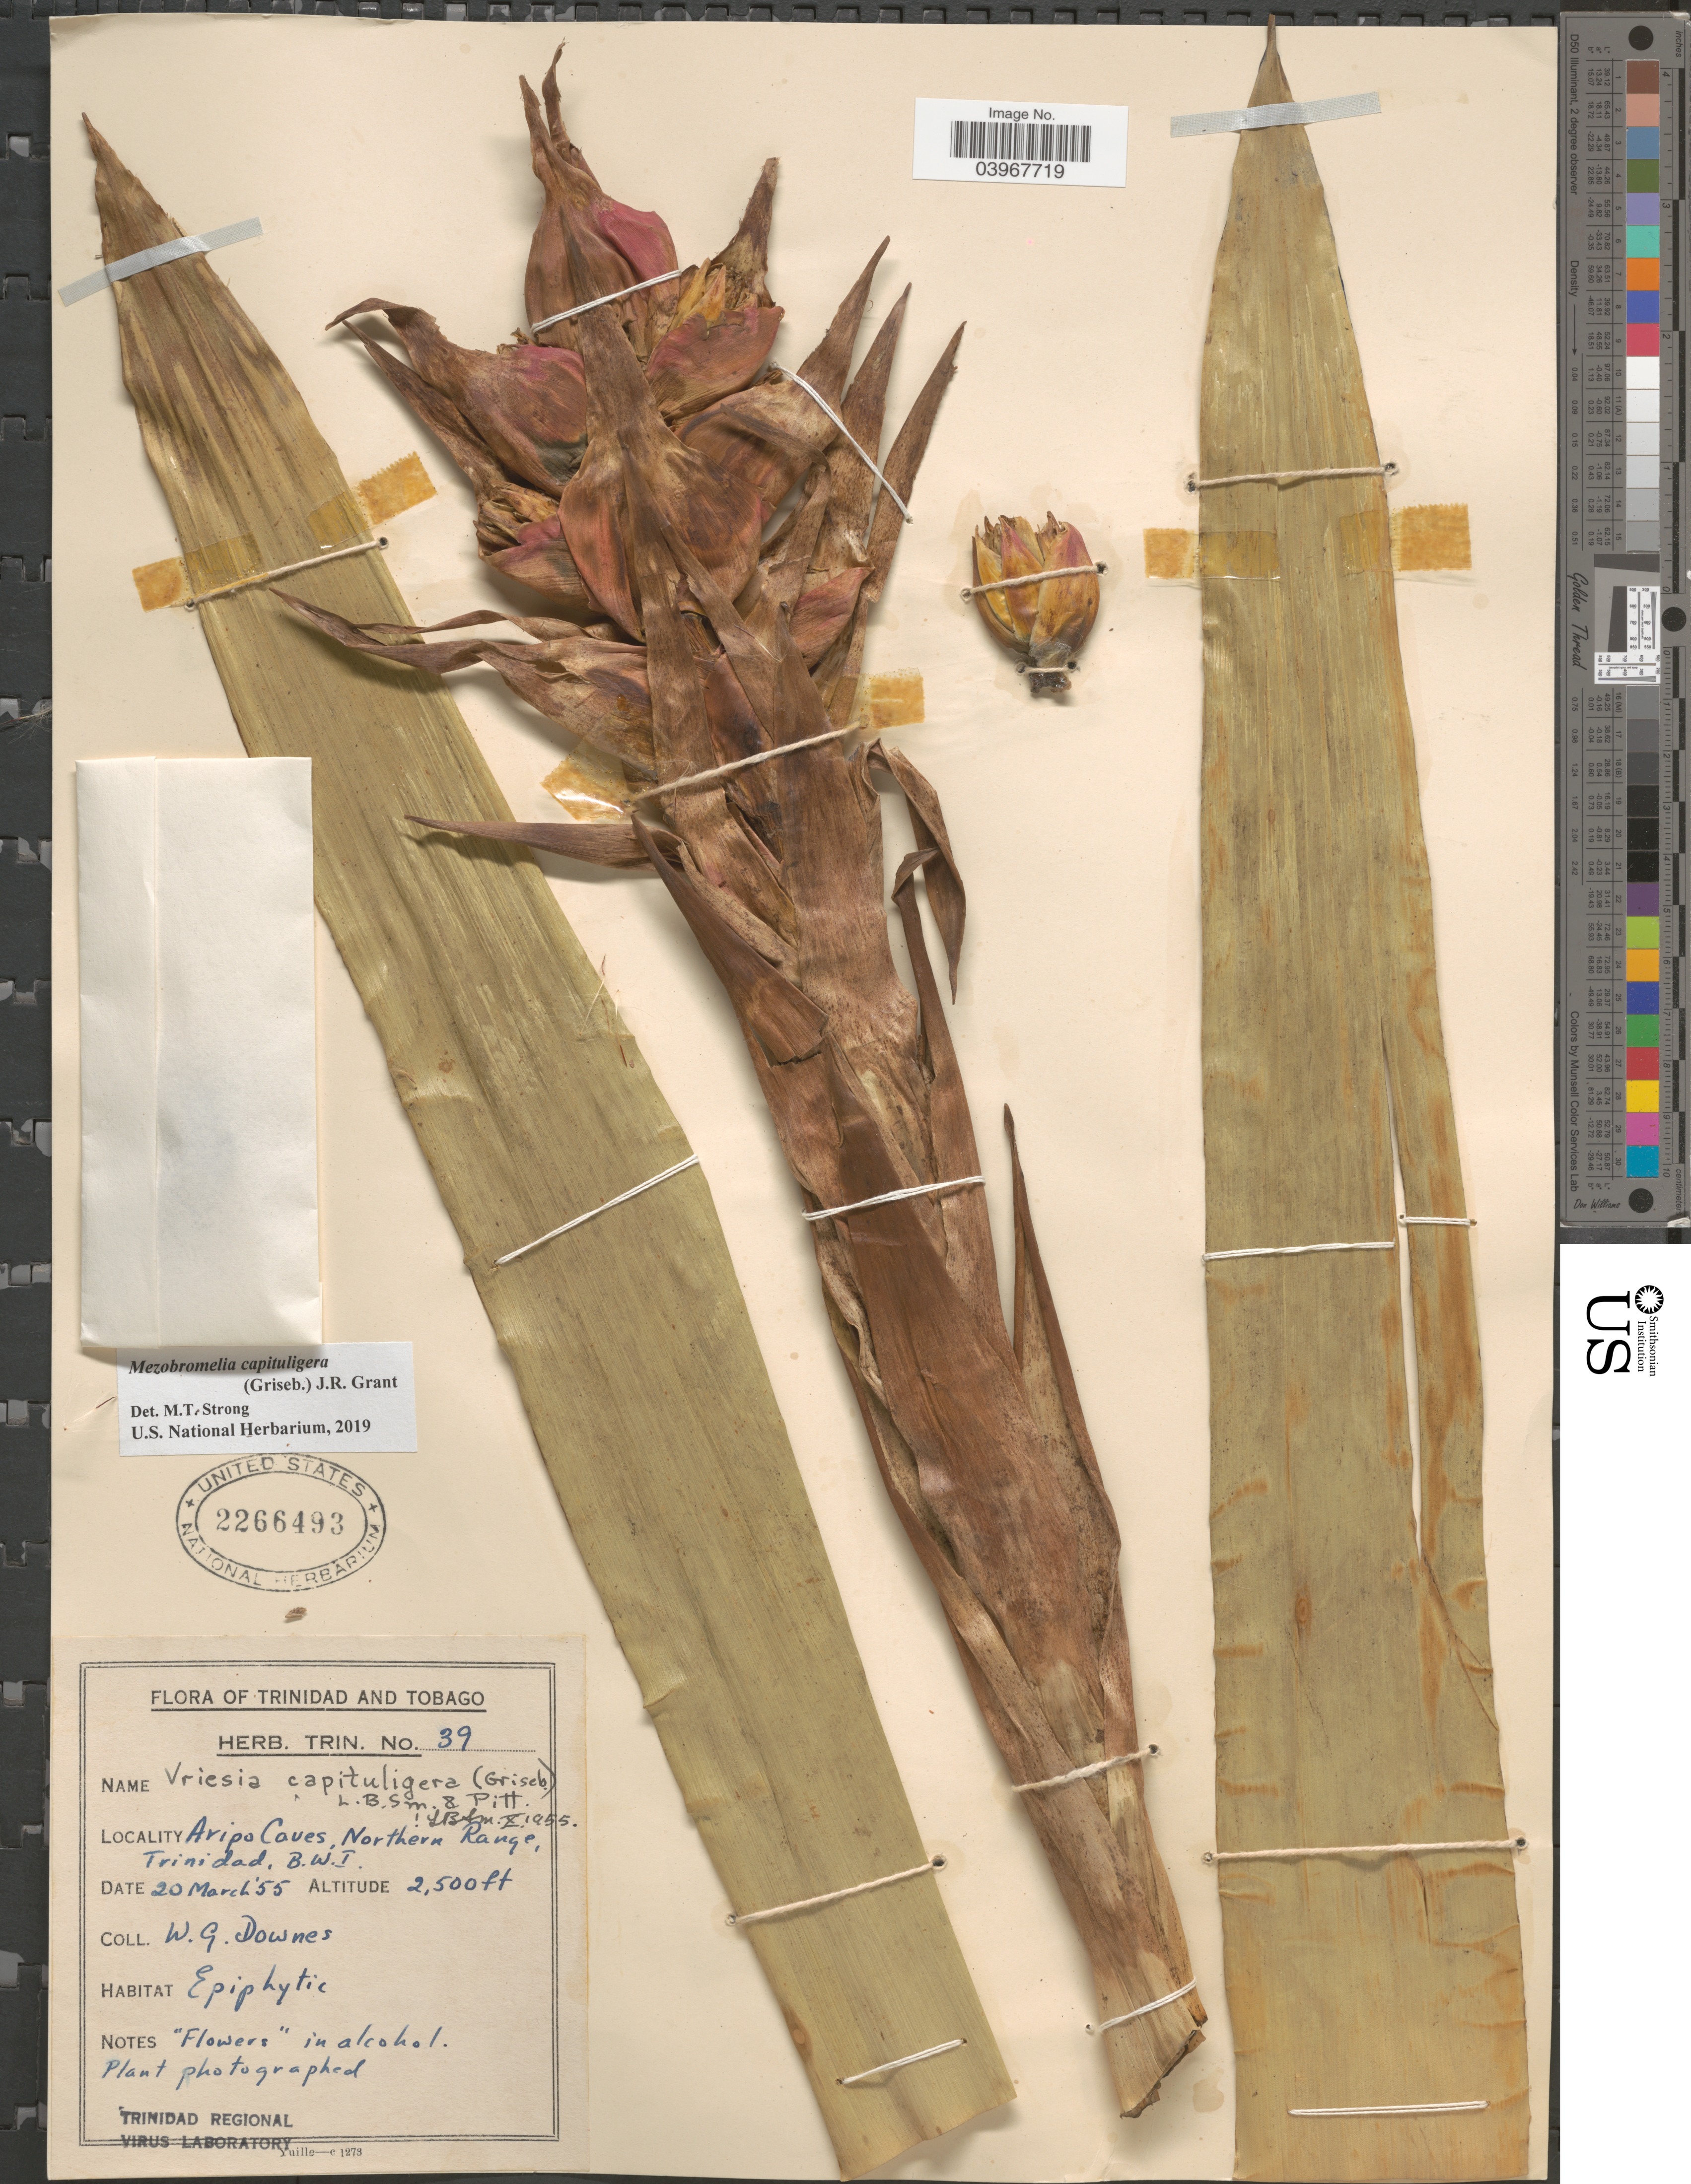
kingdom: Plantae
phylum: Tracheophyta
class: Liliopsida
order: Poales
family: Bromeliaceae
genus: Mezobromelia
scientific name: Mezobromelia capituligera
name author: (Griseb.) J.R. Grant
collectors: W. G. Downs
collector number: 39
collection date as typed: Transcribed d/m/y: 20/3/55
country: Trinidad and Tobago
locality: Aripo Caves, Northern Range, Trinidad, B.W.I.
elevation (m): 762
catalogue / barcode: US 2266493